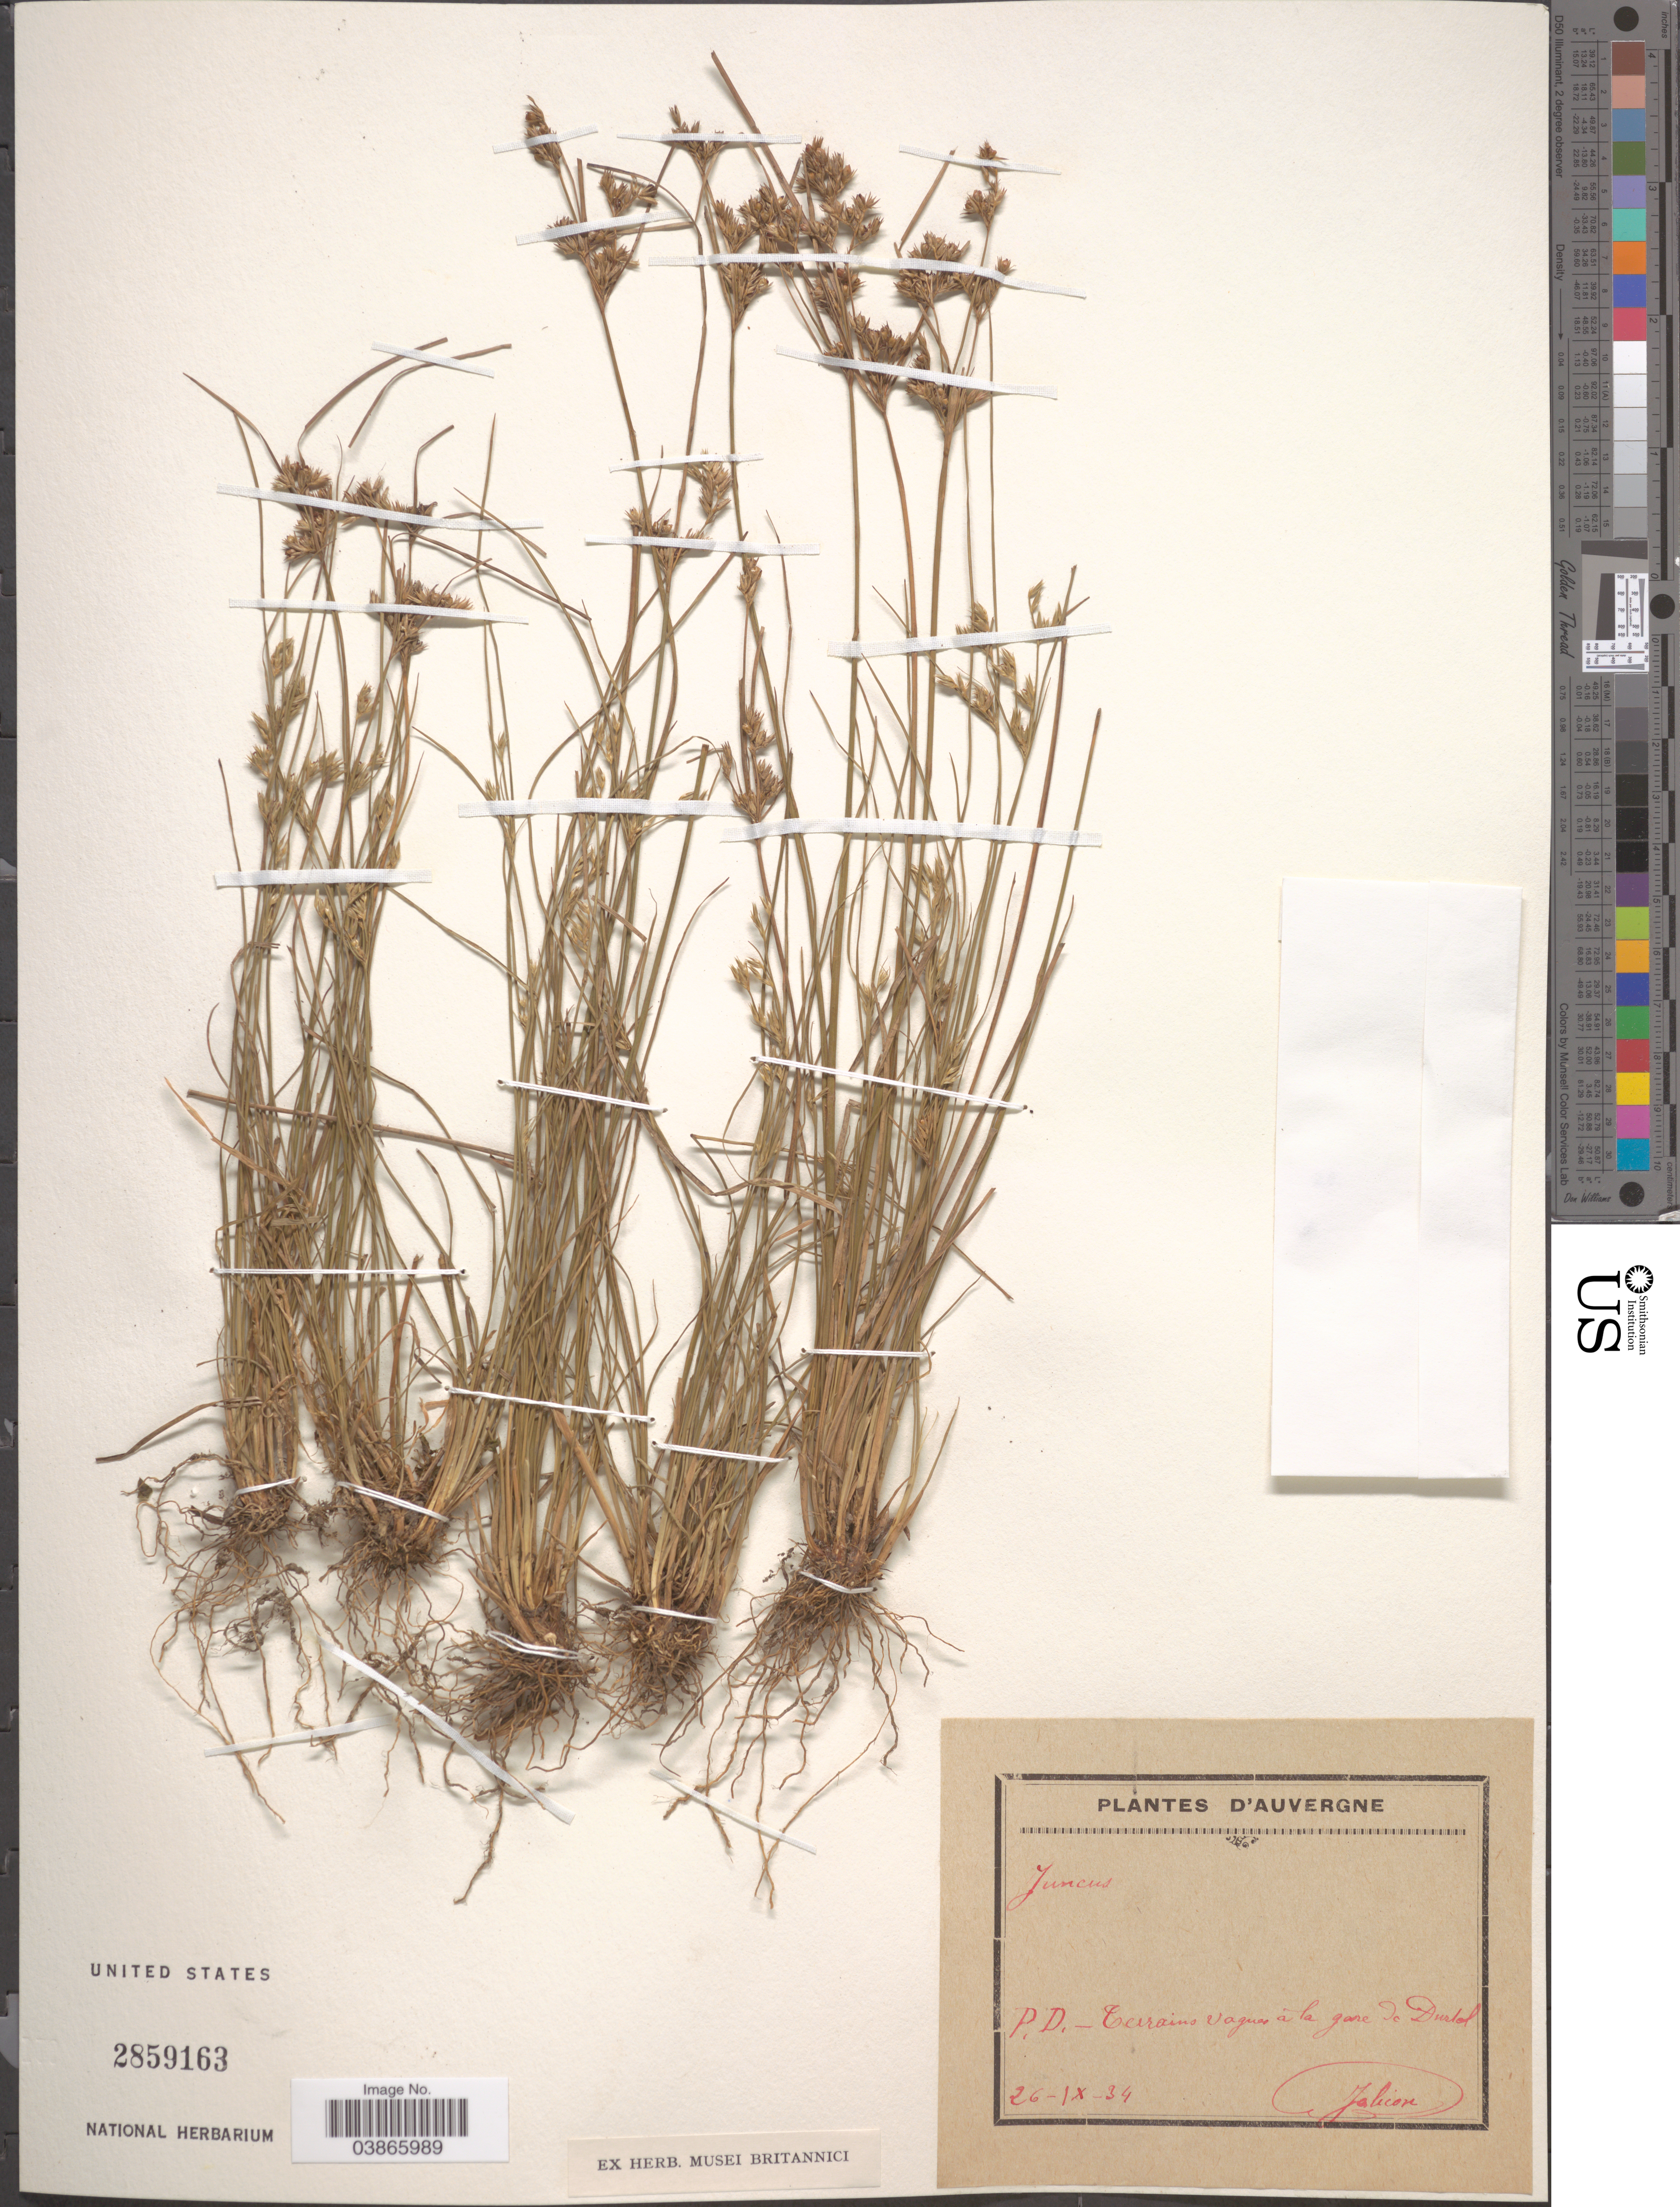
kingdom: Plantae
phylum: Tracheophyta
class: Liliopsida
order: Poales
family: Juncaceae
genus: Juncus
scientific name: Juncus sp.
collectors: Jalicon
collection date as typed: Transcribed d/m/y: 26/9/34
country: France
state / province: Auvergne-Rhône-Alpes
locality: D' Auvergne. P.D.- Terrains vague à la gare de Durtol.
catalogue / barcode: US 2859163